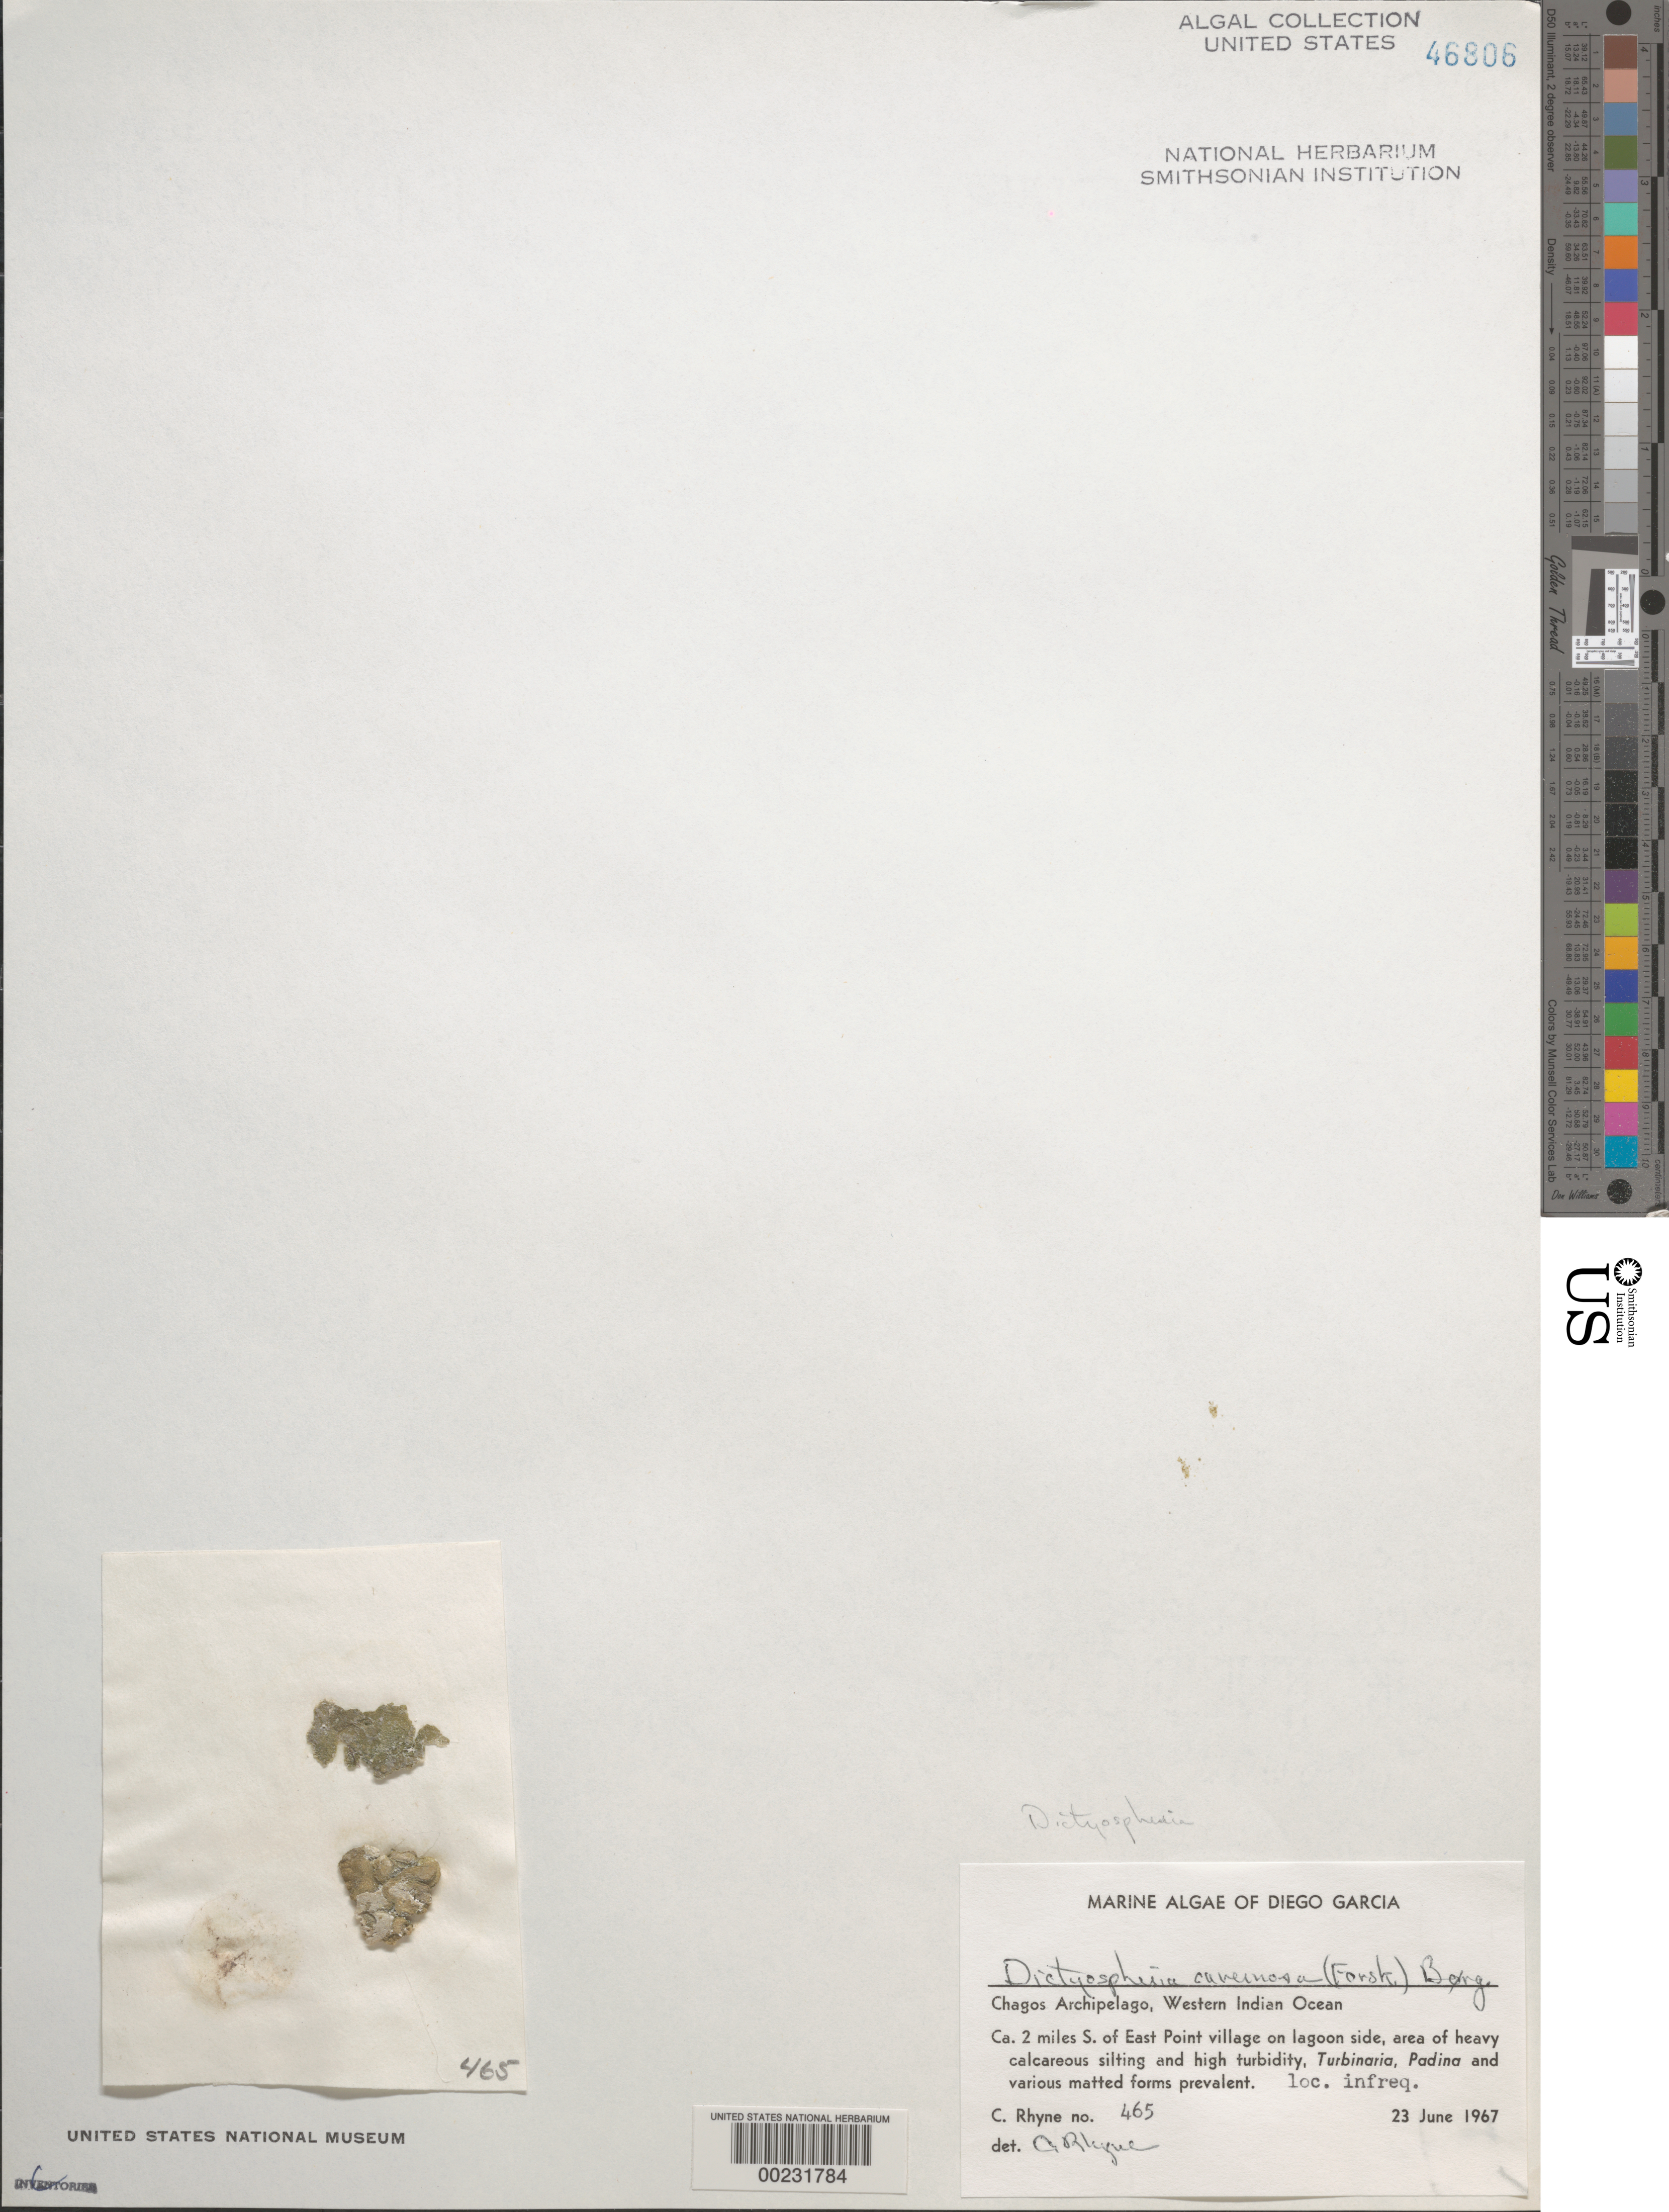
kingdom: Plantae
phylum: Chlorophyta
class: Ulvophyceae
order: Siphonocladales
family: Siphonocladaceae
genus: Dictyosphaeria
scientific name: Dictyosphaeria cavernosa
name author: (Forssk.) Børgesen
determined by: Rhyne, C. F.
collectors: C. Rhyne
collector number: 465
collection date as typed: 23 Jun 1967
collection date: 1967-06-23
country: British Indian Ocean Territory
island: Diego Garcia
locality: Ca. 2 miles south of East Point Village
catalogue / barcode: US 46806